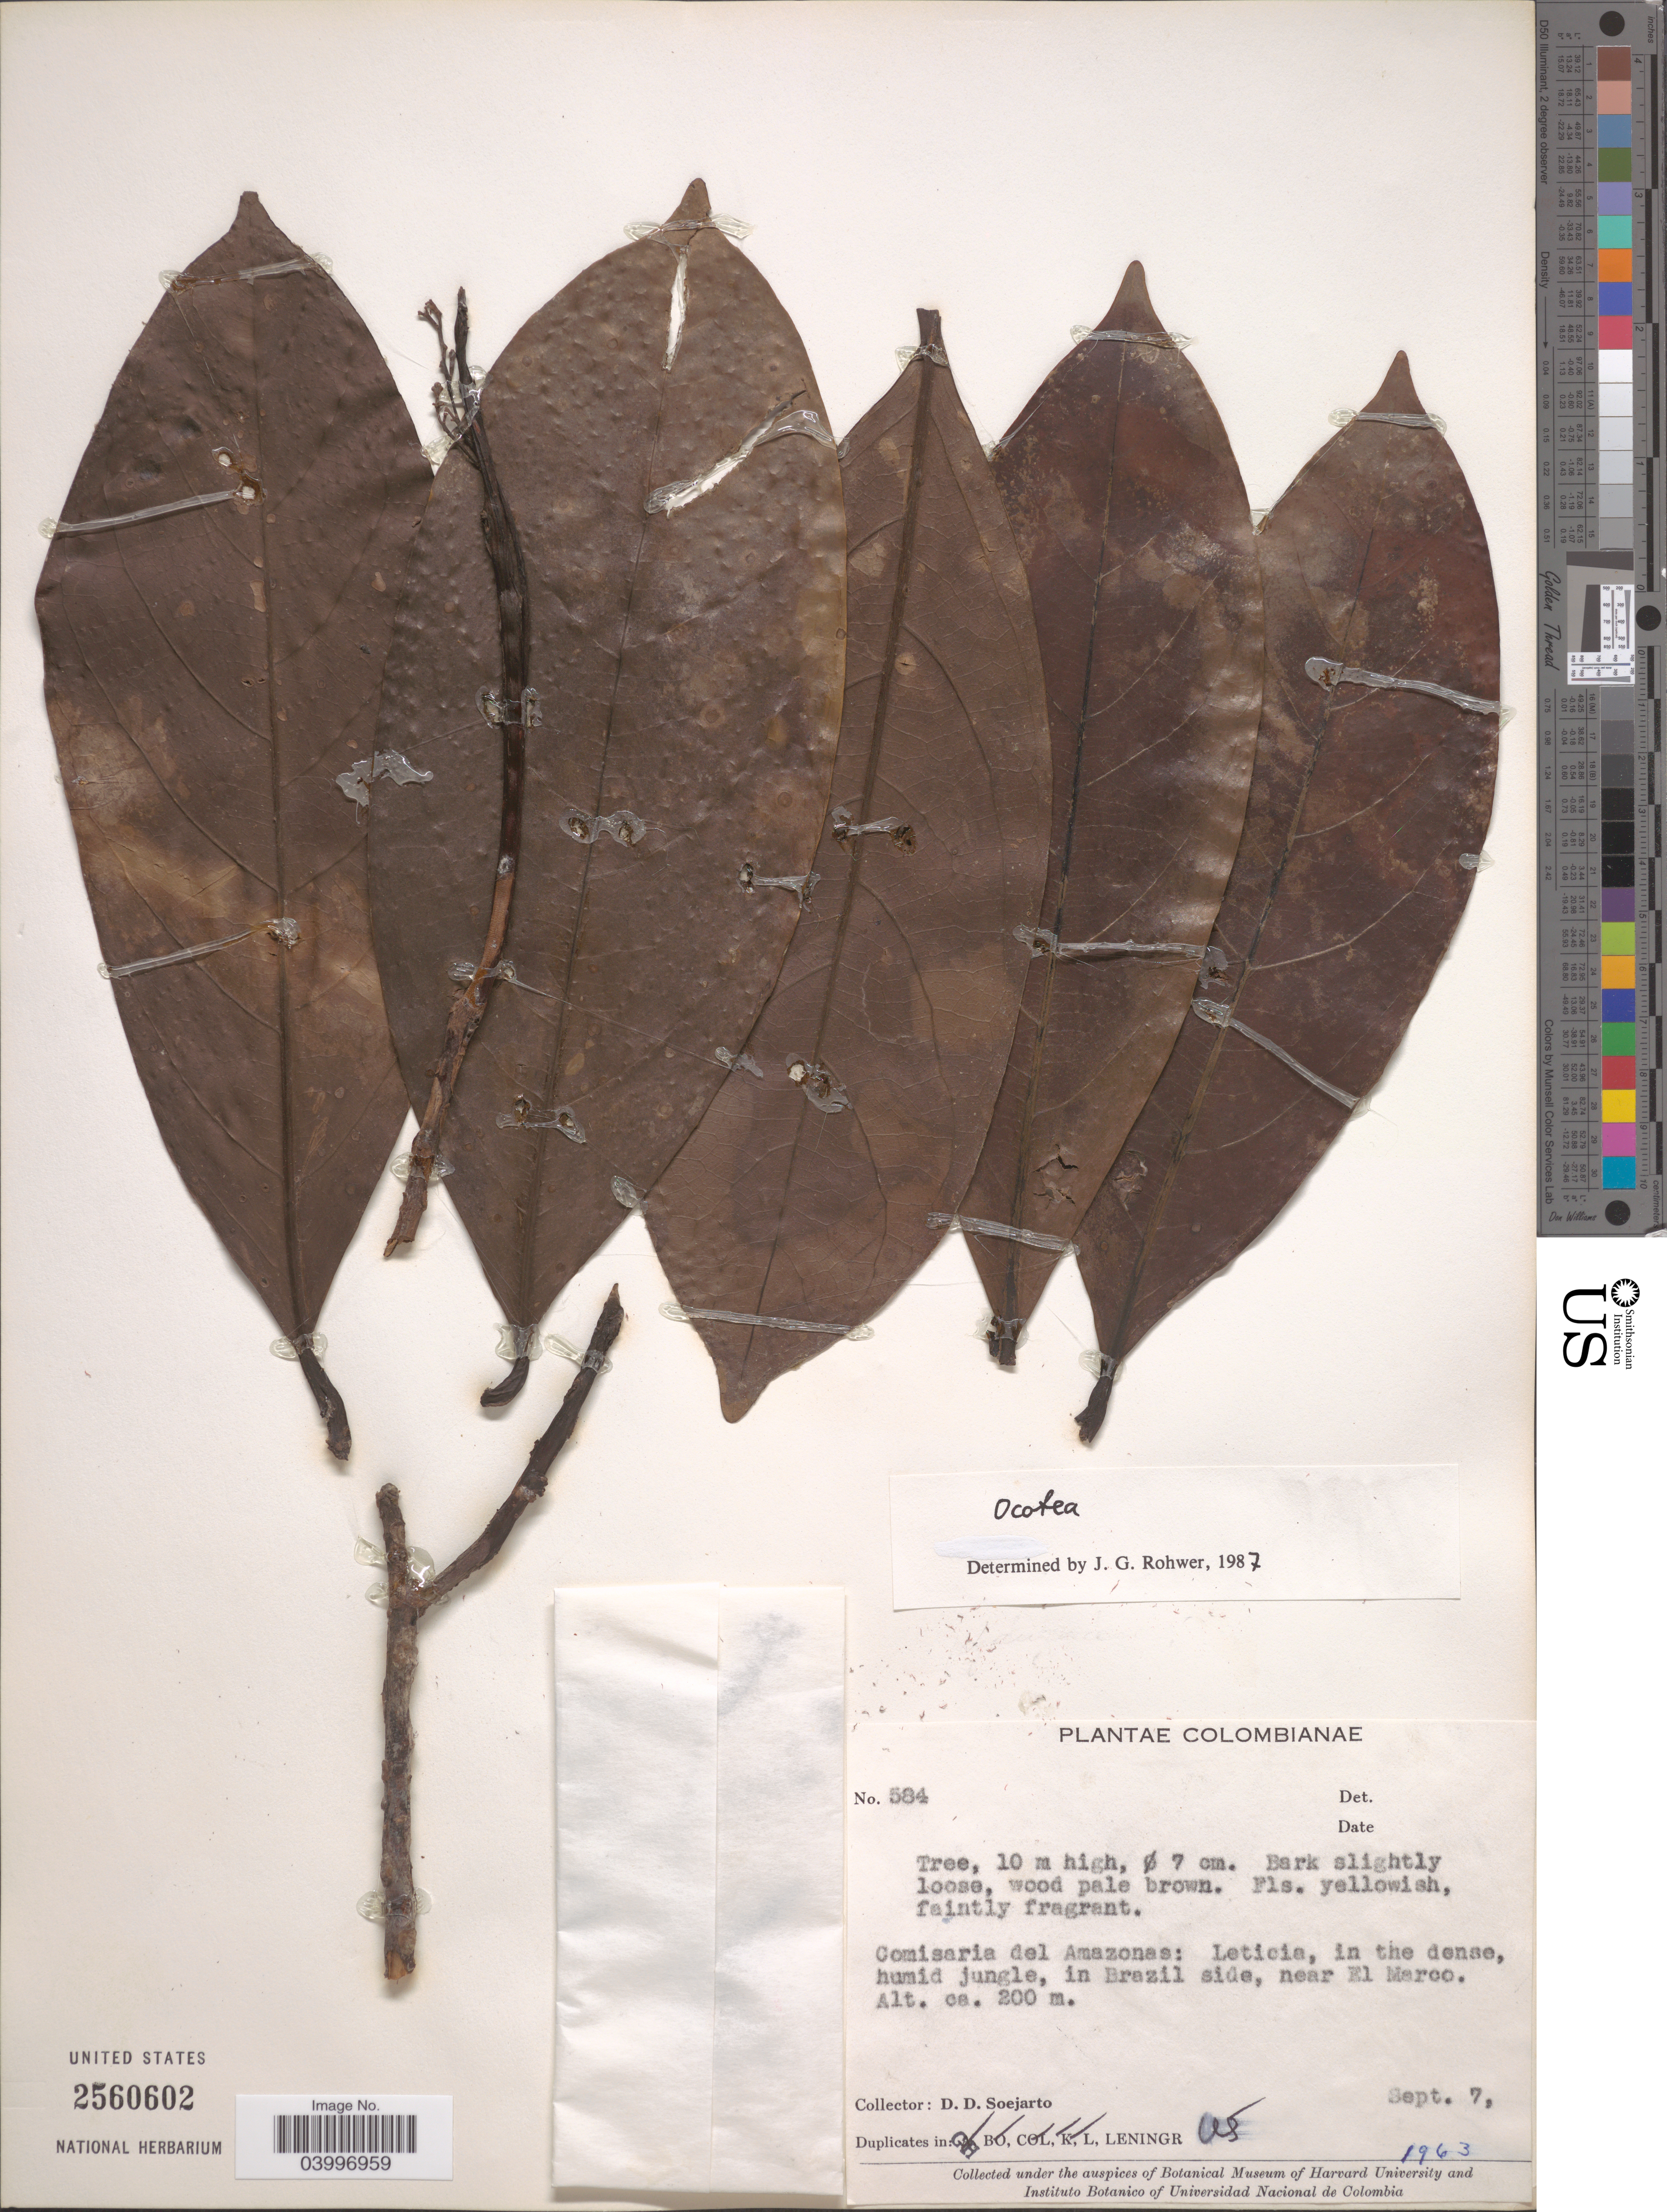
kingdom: Plantae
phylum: Tracheophyta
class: Magnoliopsida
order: Laurales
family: Lauraceae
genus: Ocotea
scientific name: Ocotea sp.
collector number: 584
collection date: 1963-09-07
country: Colombia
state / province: Amazônas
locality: Comisaria del Amazonas: Leticia, in the dense, humid jungle, in Brazil side, near El Marco.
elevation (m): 200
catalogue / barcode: US 2560602